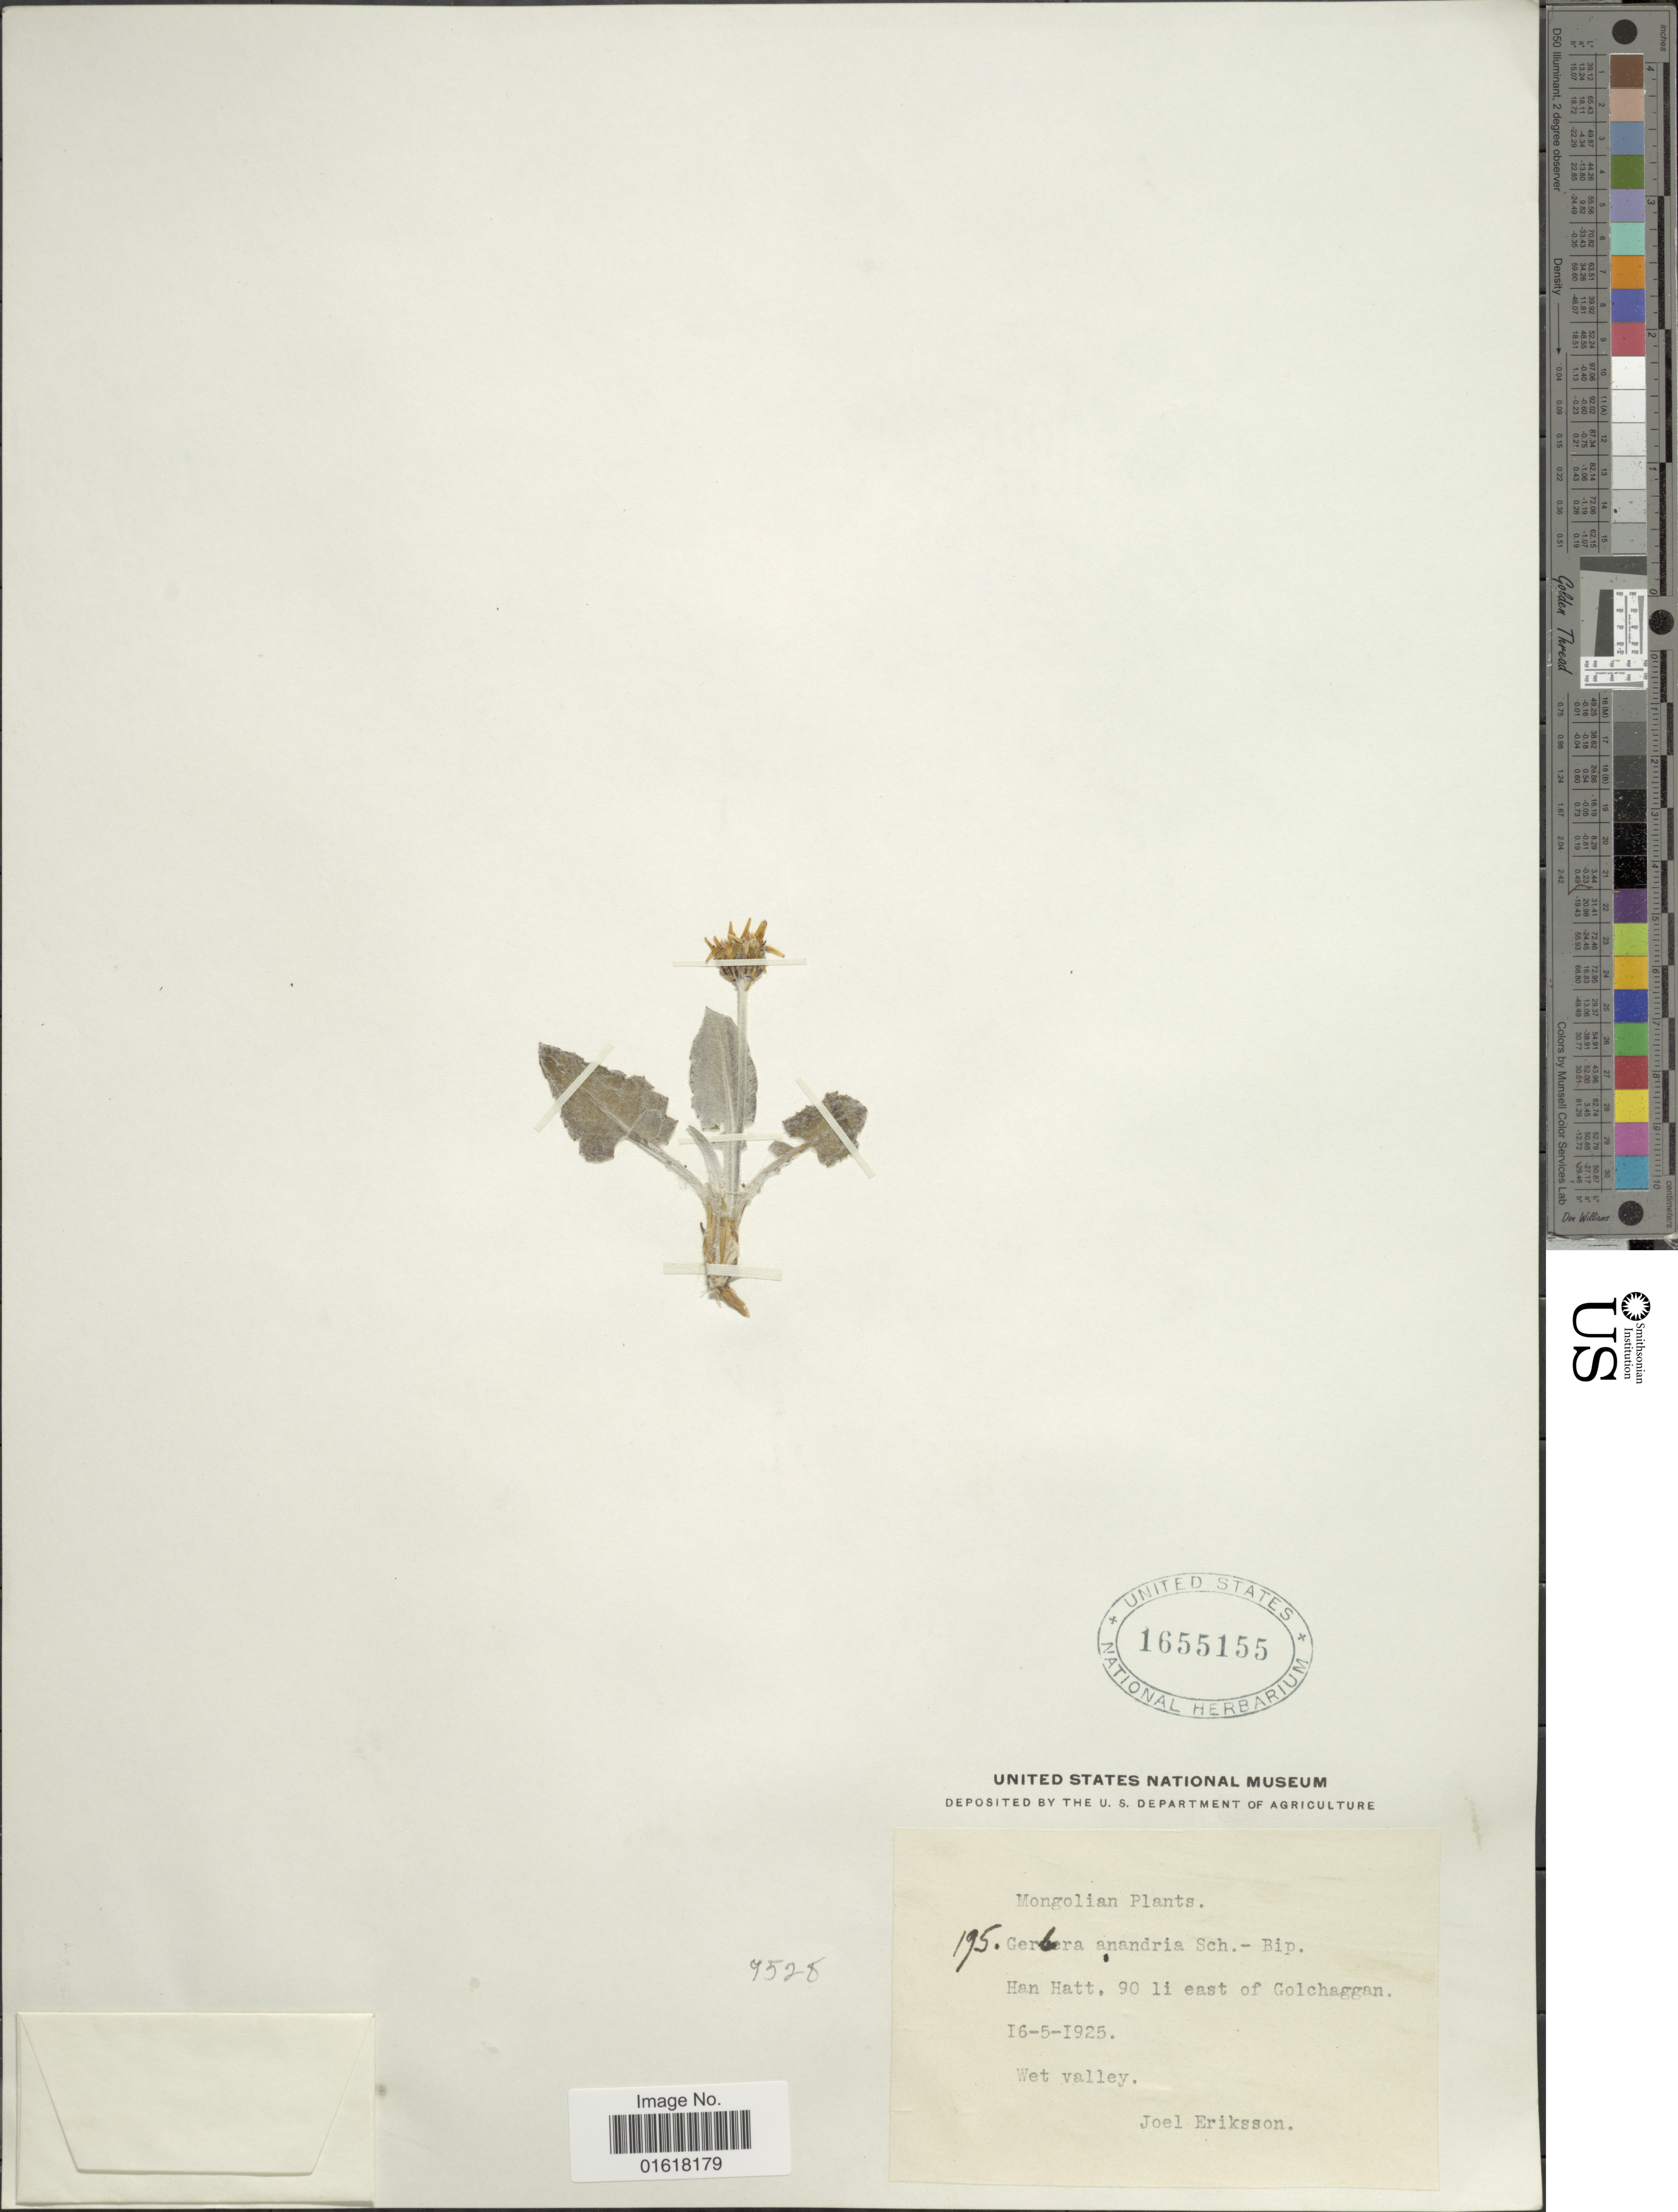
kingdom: Plantae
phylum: Tracheophyta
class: Magnoliopsida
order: Asterales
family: Asteraceae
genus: Leibnitzia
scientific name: Leibnitzia anandria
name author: (L.) Nakai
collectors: J. Eriksson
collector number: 195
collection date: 1925-05-16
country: Mongolia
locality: Han Hatt, 90 li east of Golchaggan. Wet valley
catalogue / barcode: US 1655155